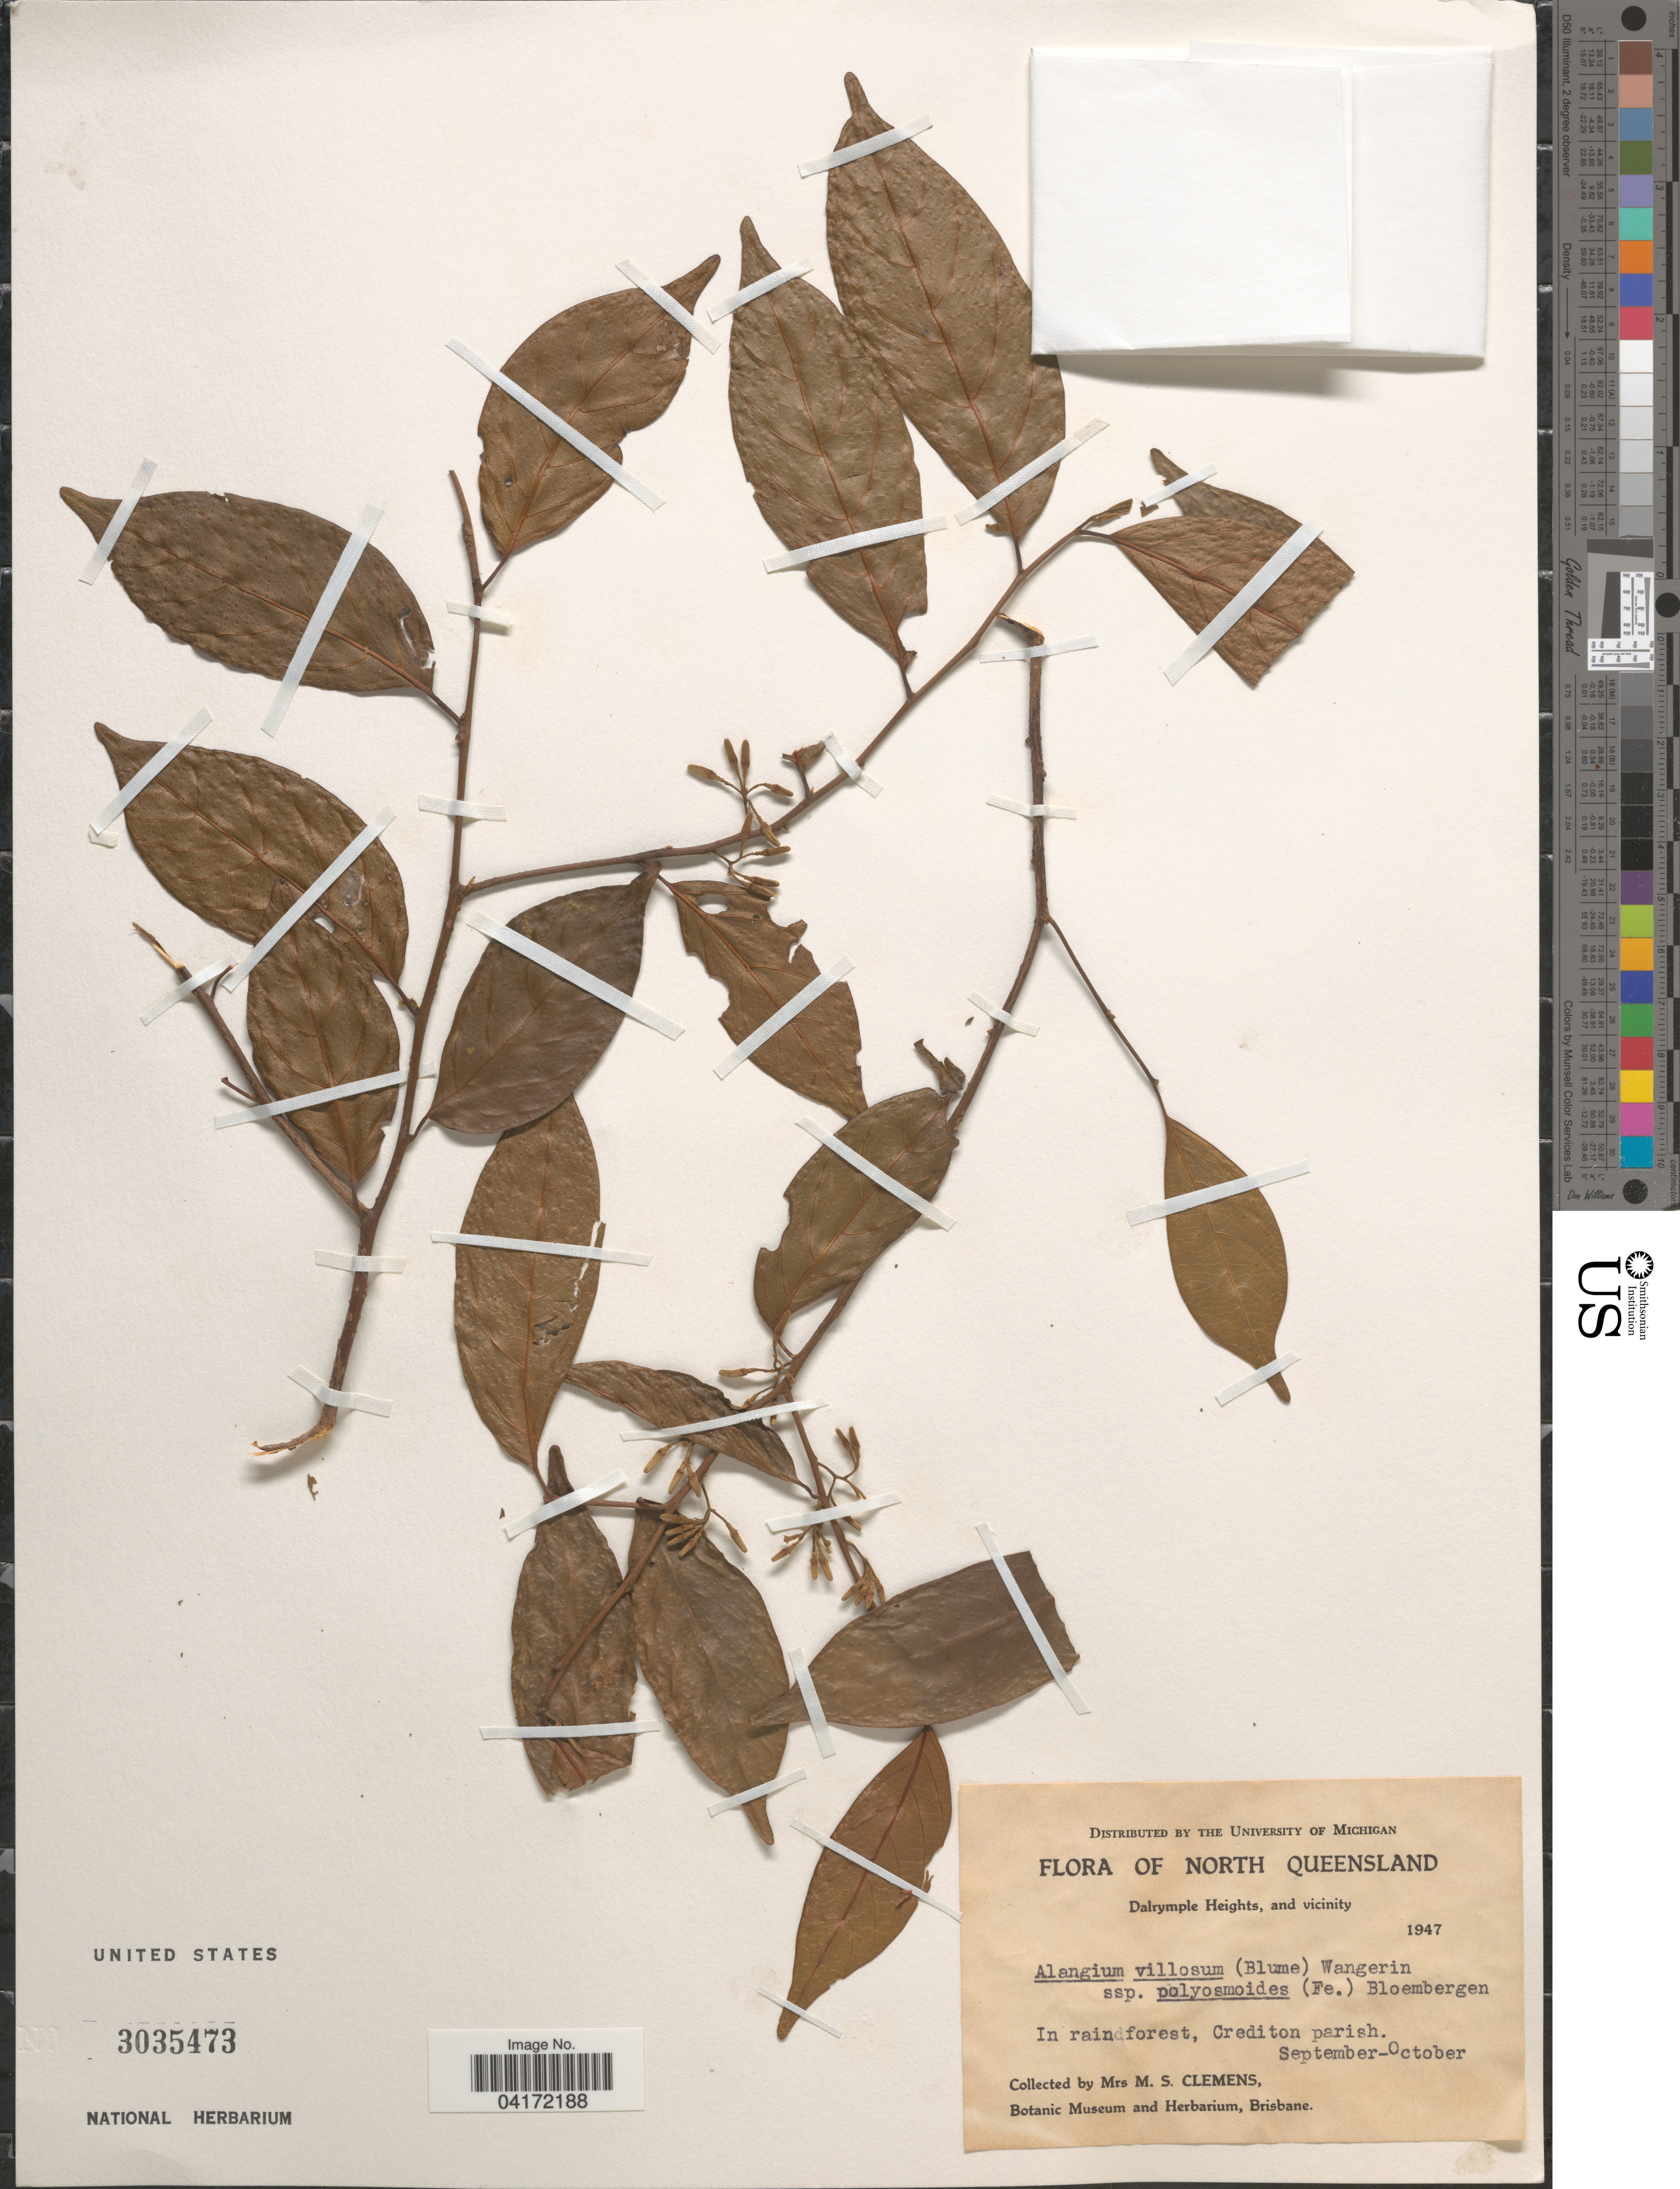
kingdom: Plantae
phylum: Tracheophyta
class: Magnoliopsida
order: Cornales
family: Cornaceae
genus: Alangium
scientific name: Alangium villosum subsp. polyosmoides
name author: (F. Muell.) Bloemb.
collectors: M. S. Clemens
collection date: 1947-09/1947-10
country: Australia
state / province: Queensland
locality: North Queensland. Dalrymple Heights, and vicinity. In rain forest, Crediton parish.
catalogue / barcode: US 3035473